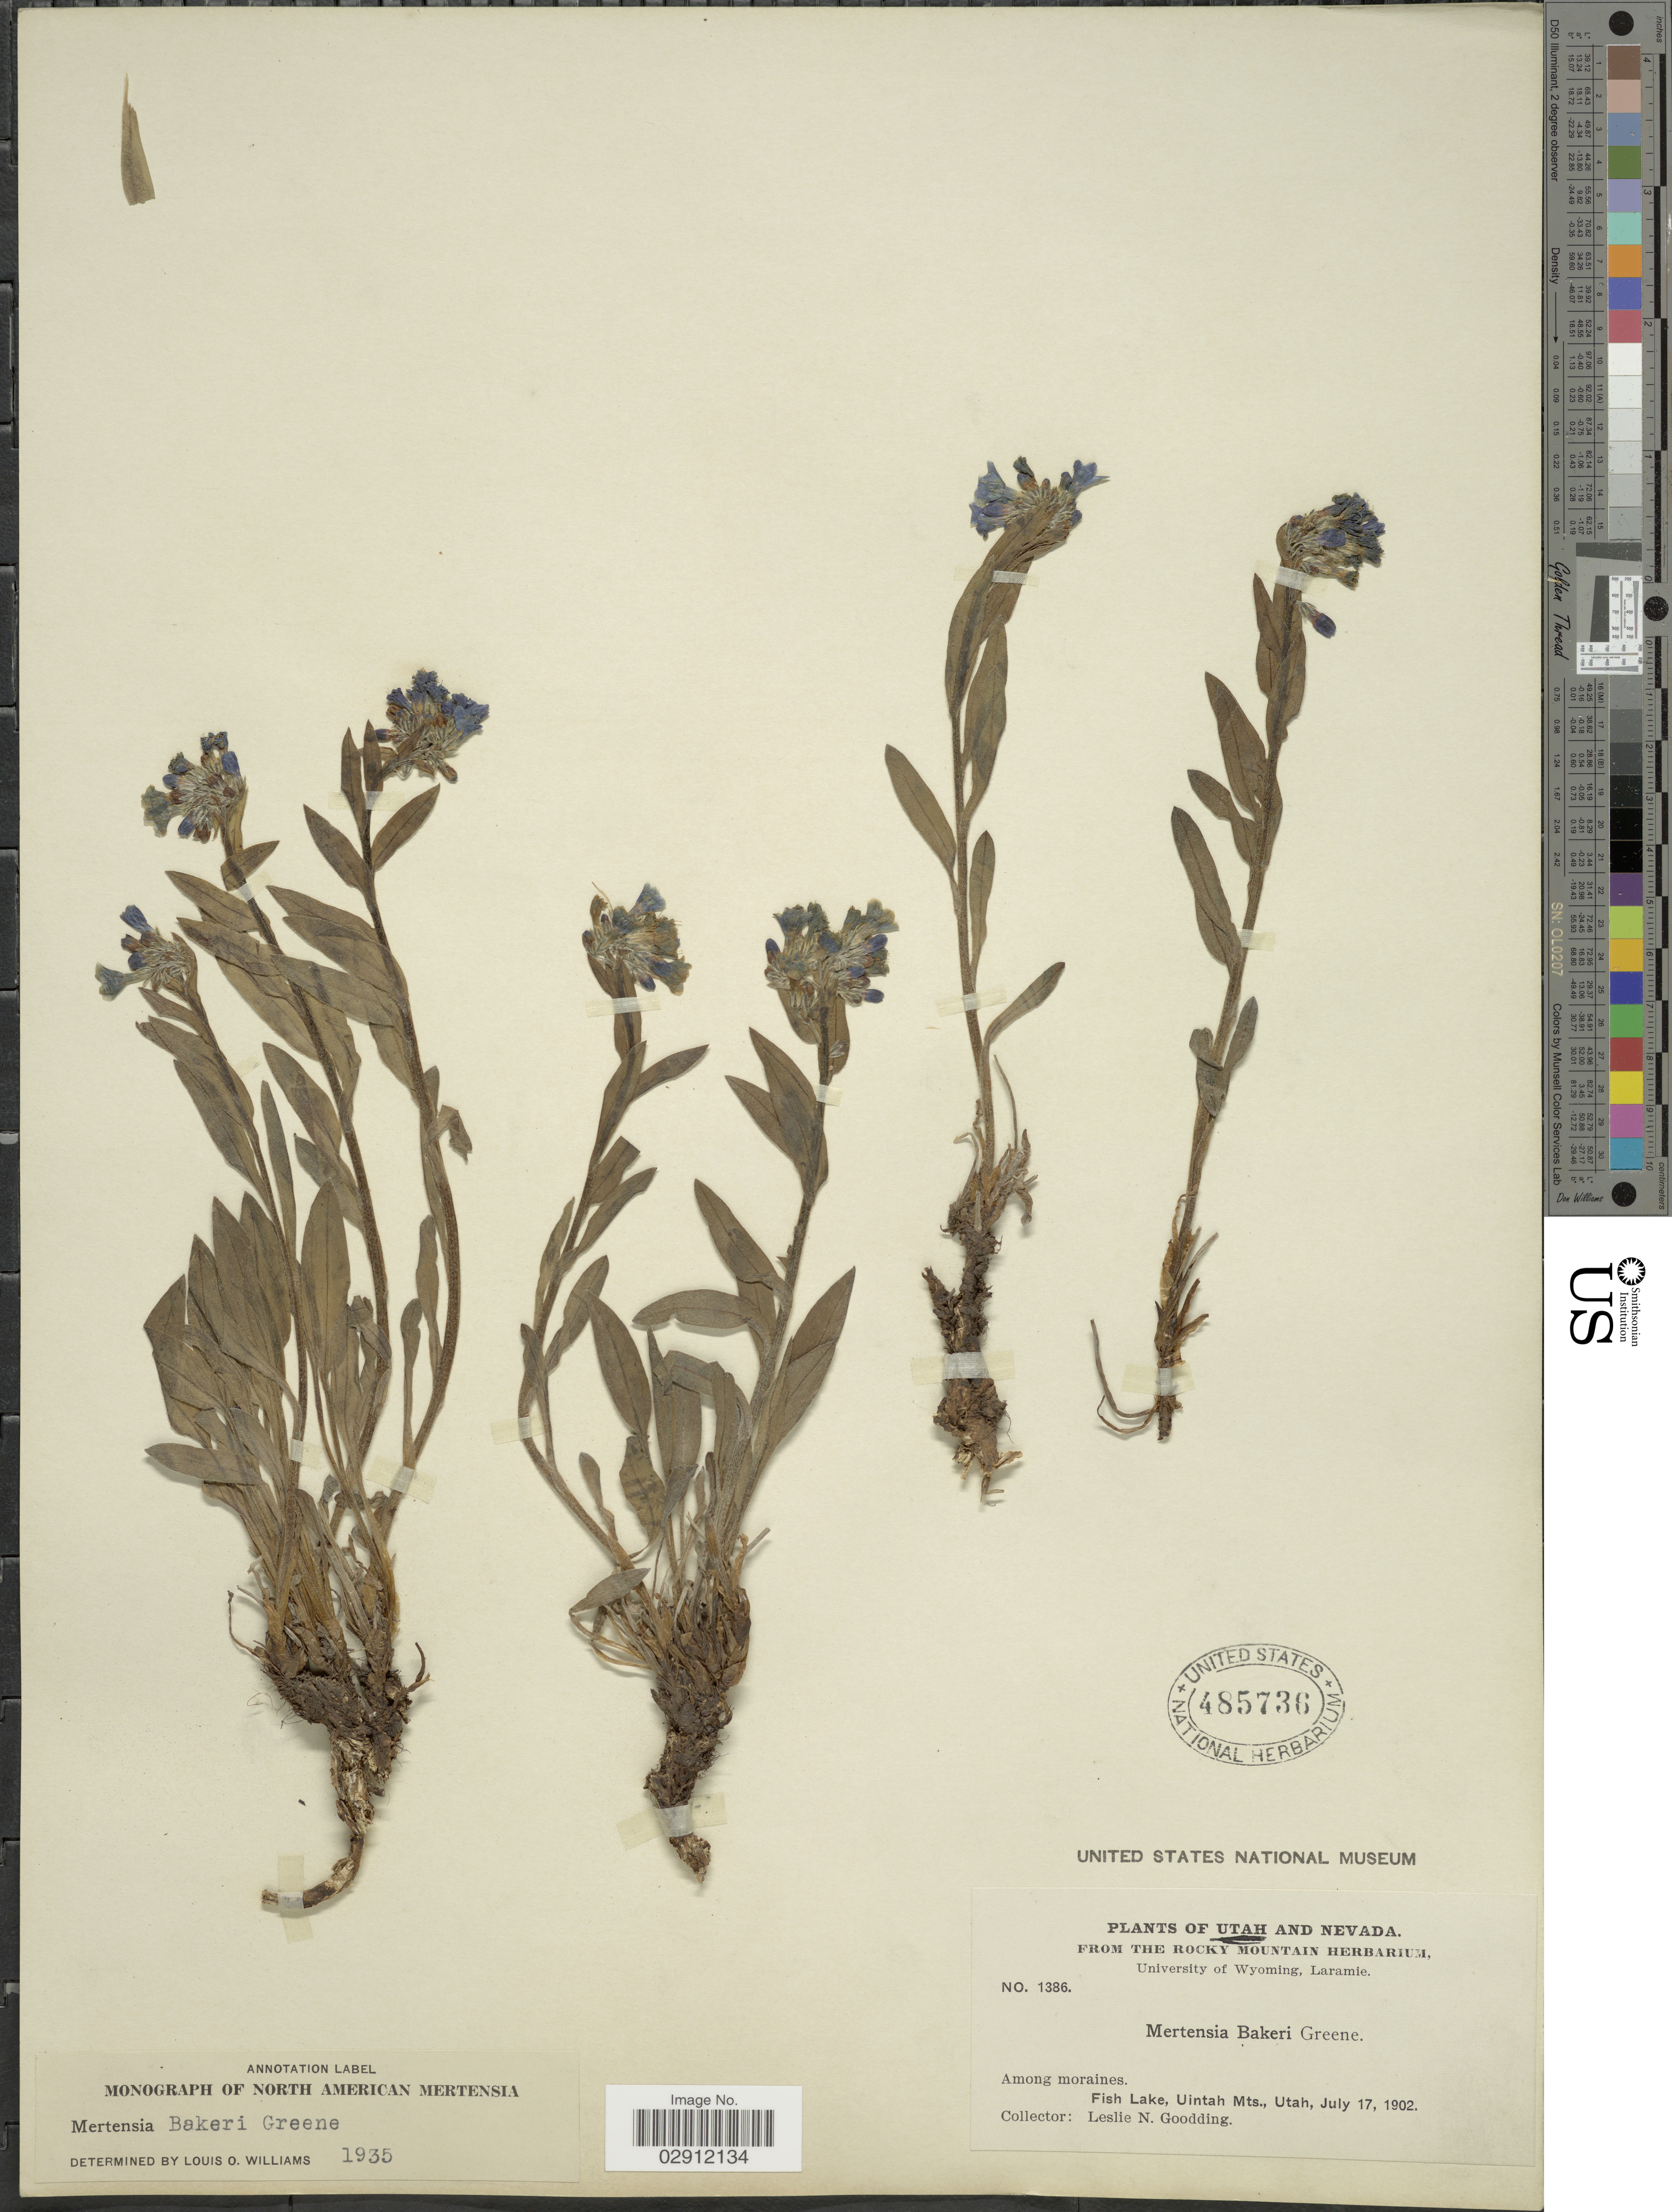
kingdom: Plantae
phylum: Tracheophyta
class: Magnoliopsida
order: Boraginales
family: Boraginaceae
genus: Mertensia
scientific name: Mertensia bakeri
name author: Greene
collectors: L. N. Goodding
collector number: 1386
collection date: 1902-07-17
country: United States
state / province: Utah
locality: Fish Lake, Uintah Mts.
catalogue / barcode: US 485736